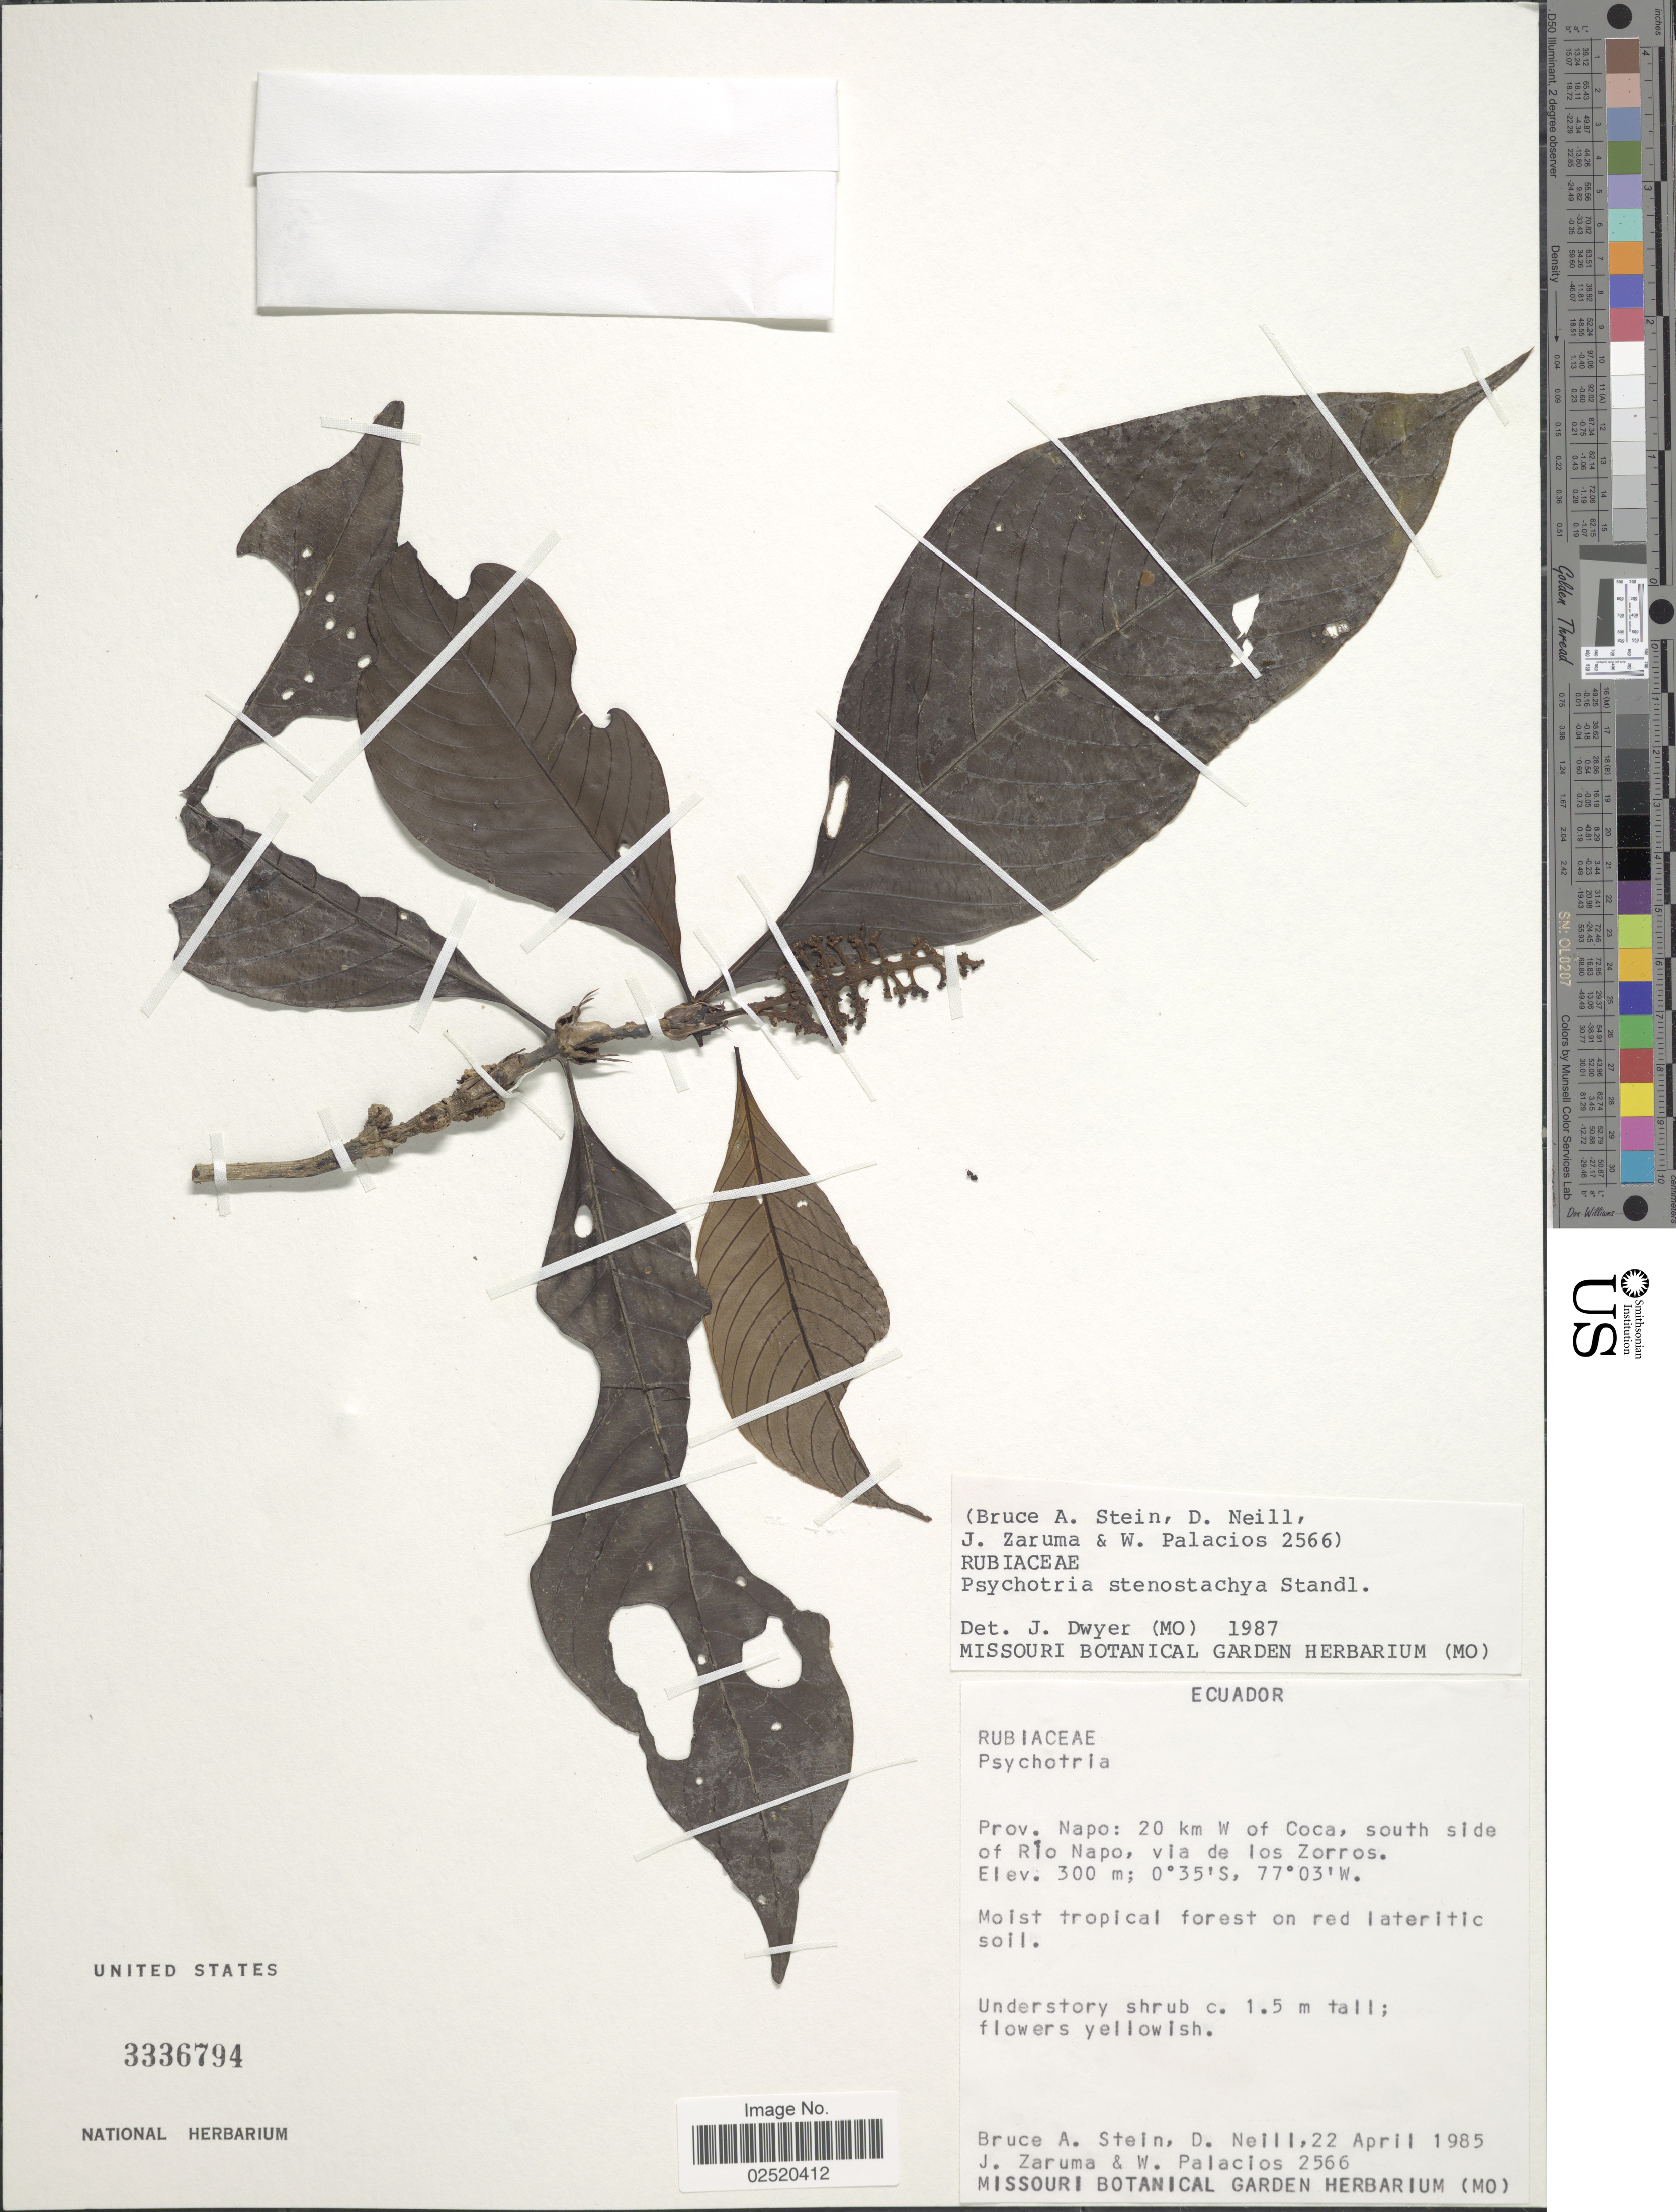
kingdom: Plantae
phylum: Tracheophyta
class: Magnoliopsida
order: Gentianales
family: Rubiaceae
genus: Psychotria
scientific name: Psychotria stenostachya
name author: Standl.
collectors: B. A. Stein, D. Neill, J. Zaruma & W. Palacios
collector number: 2566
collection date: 1985-04-22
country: Ecuador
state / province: Napo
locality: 20 km W of Coca, south side of Río Napo, via de los Zorros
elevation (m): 300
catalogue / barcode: US 3336794